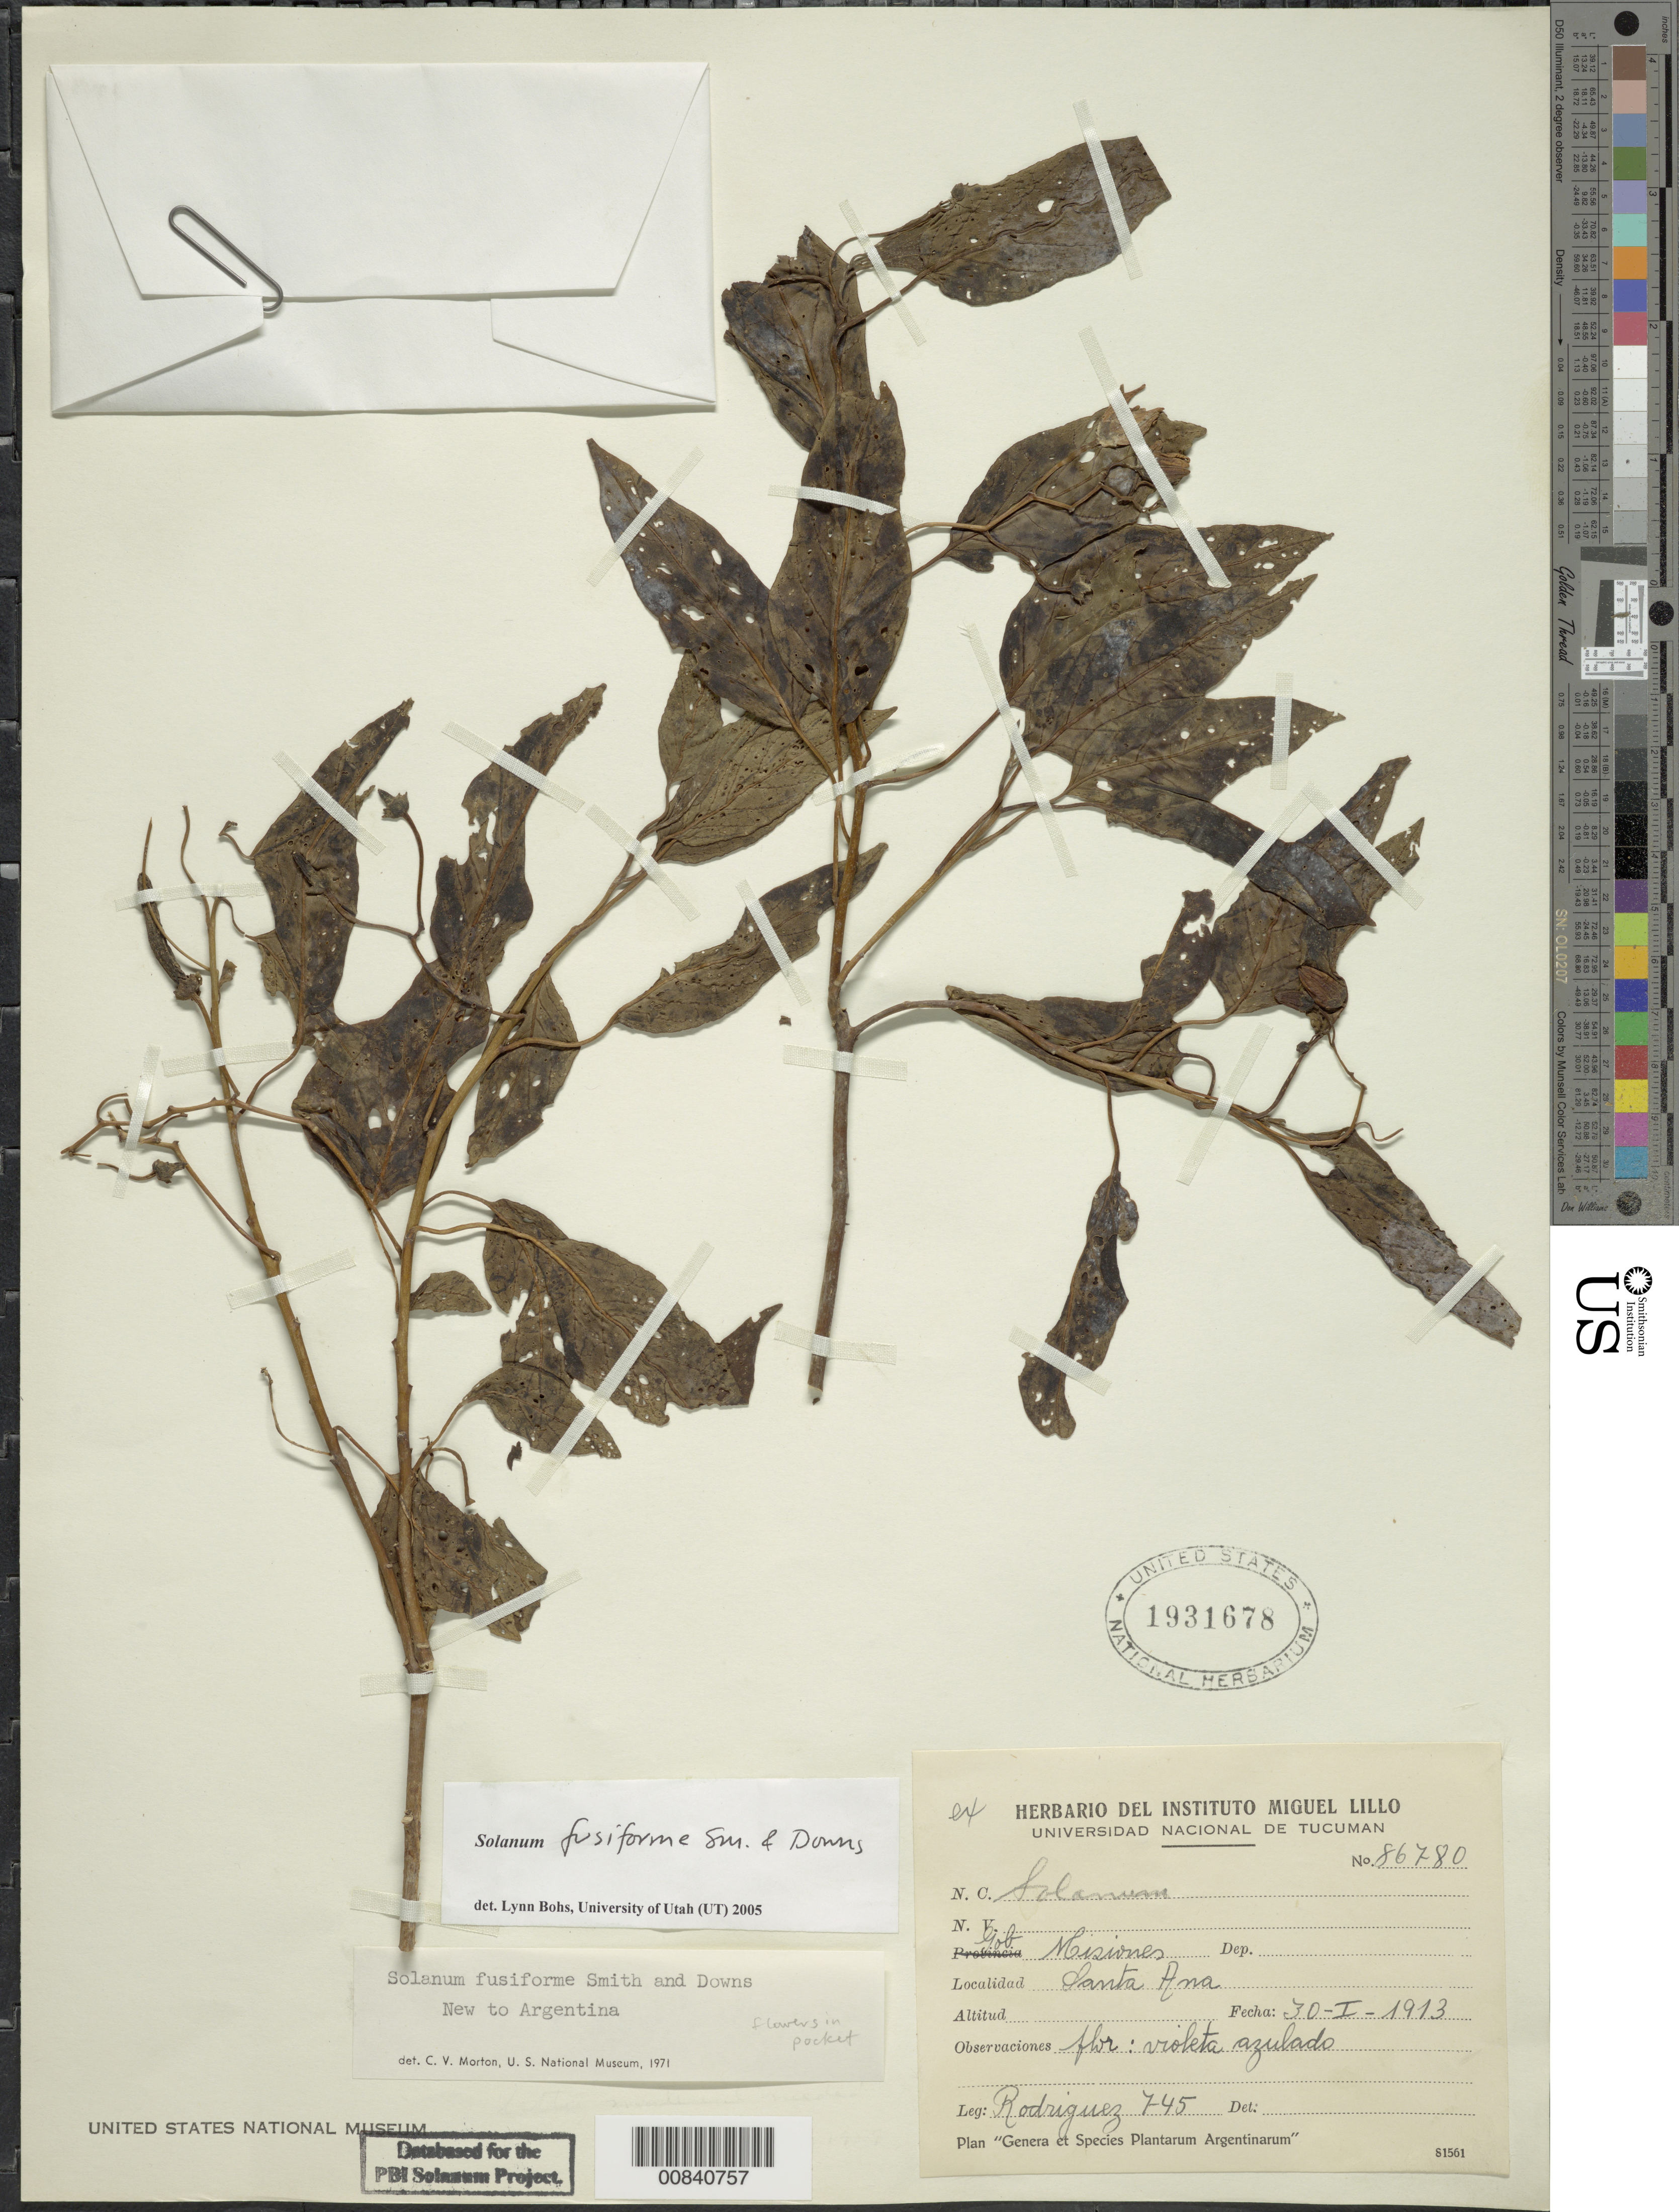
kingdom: Plantae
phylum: Tracheophyta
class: Magnoliopsida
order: Solanales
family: Solanaceae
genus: Solanum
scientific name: Solanum confusum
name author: C.V. Morton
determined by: Bohs, L. A.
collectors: Rodriguez, --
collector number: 745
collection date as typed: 30 Jan 1913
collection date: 1913-01-30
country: Argentina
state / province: Misiones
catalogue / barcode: US 1931678